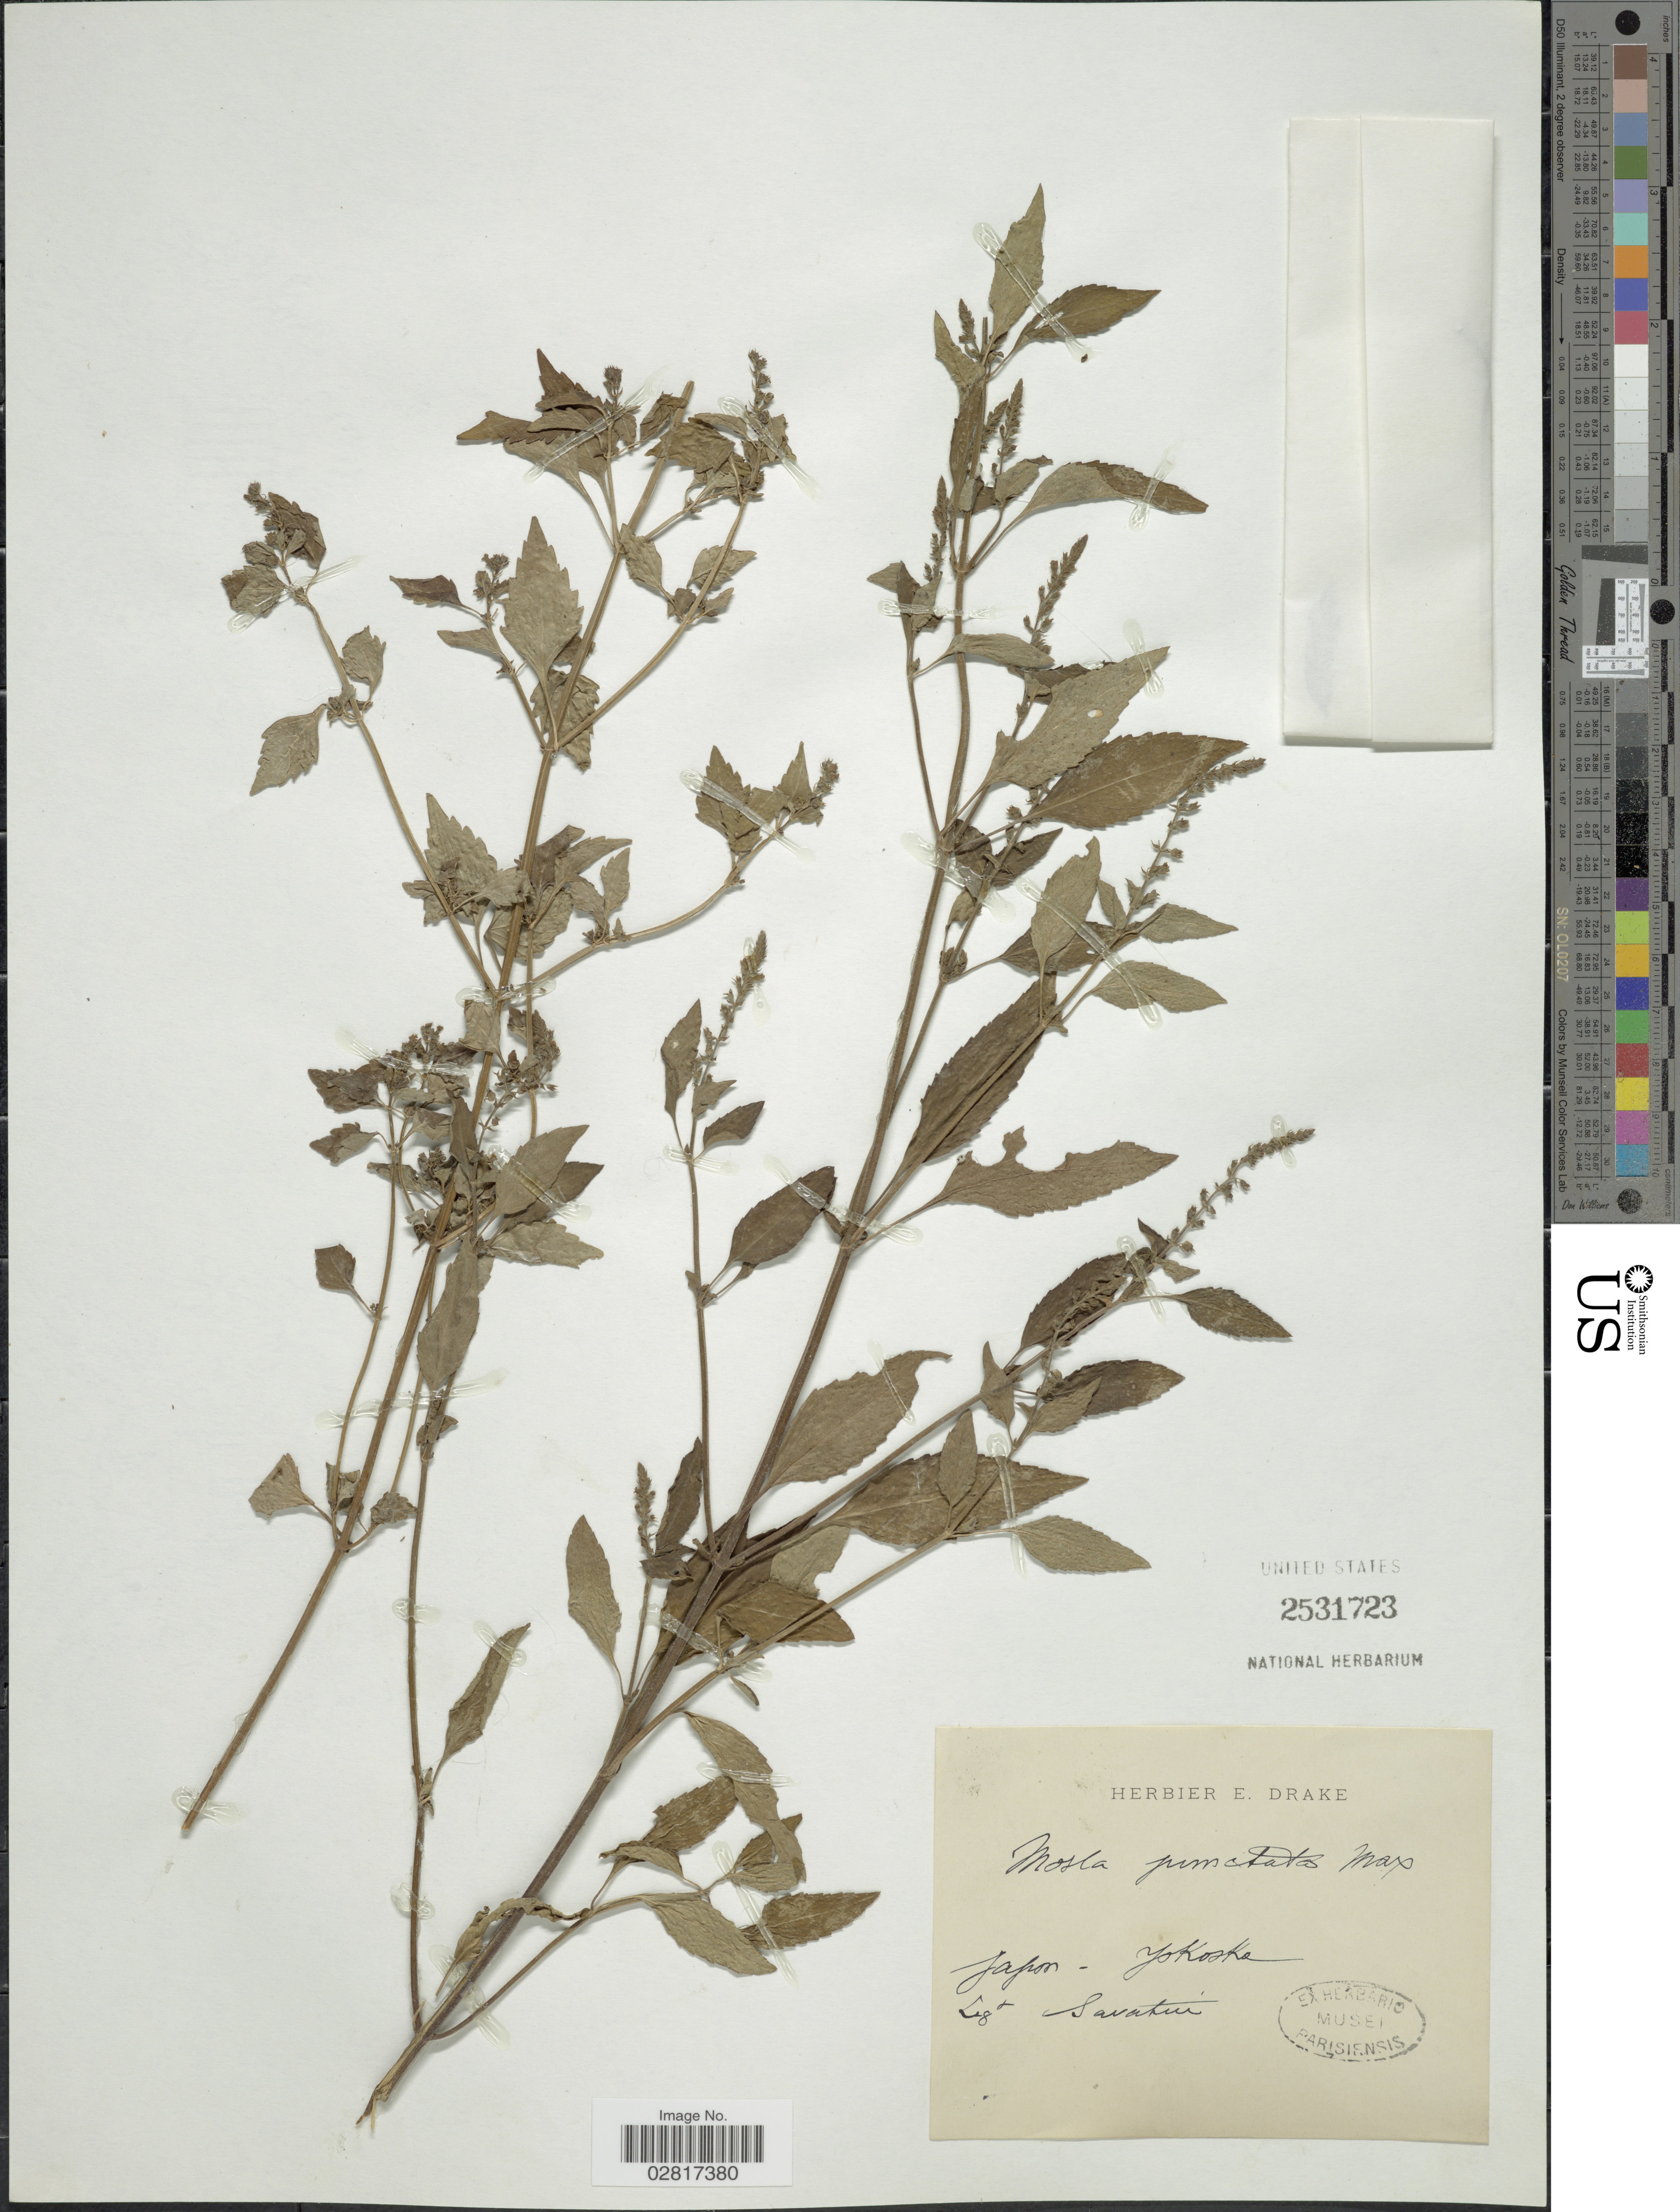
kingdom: Plantae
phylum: Tracheophyta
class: Magnoliopsida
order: Lamiales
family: Lamiaceae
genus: Mosla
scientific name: Mosla scabra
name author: (Thunb.) C.Y. Wu & H.W. Li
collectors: Savatier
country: Japan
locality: Yokoska.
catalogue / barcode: US 2531723